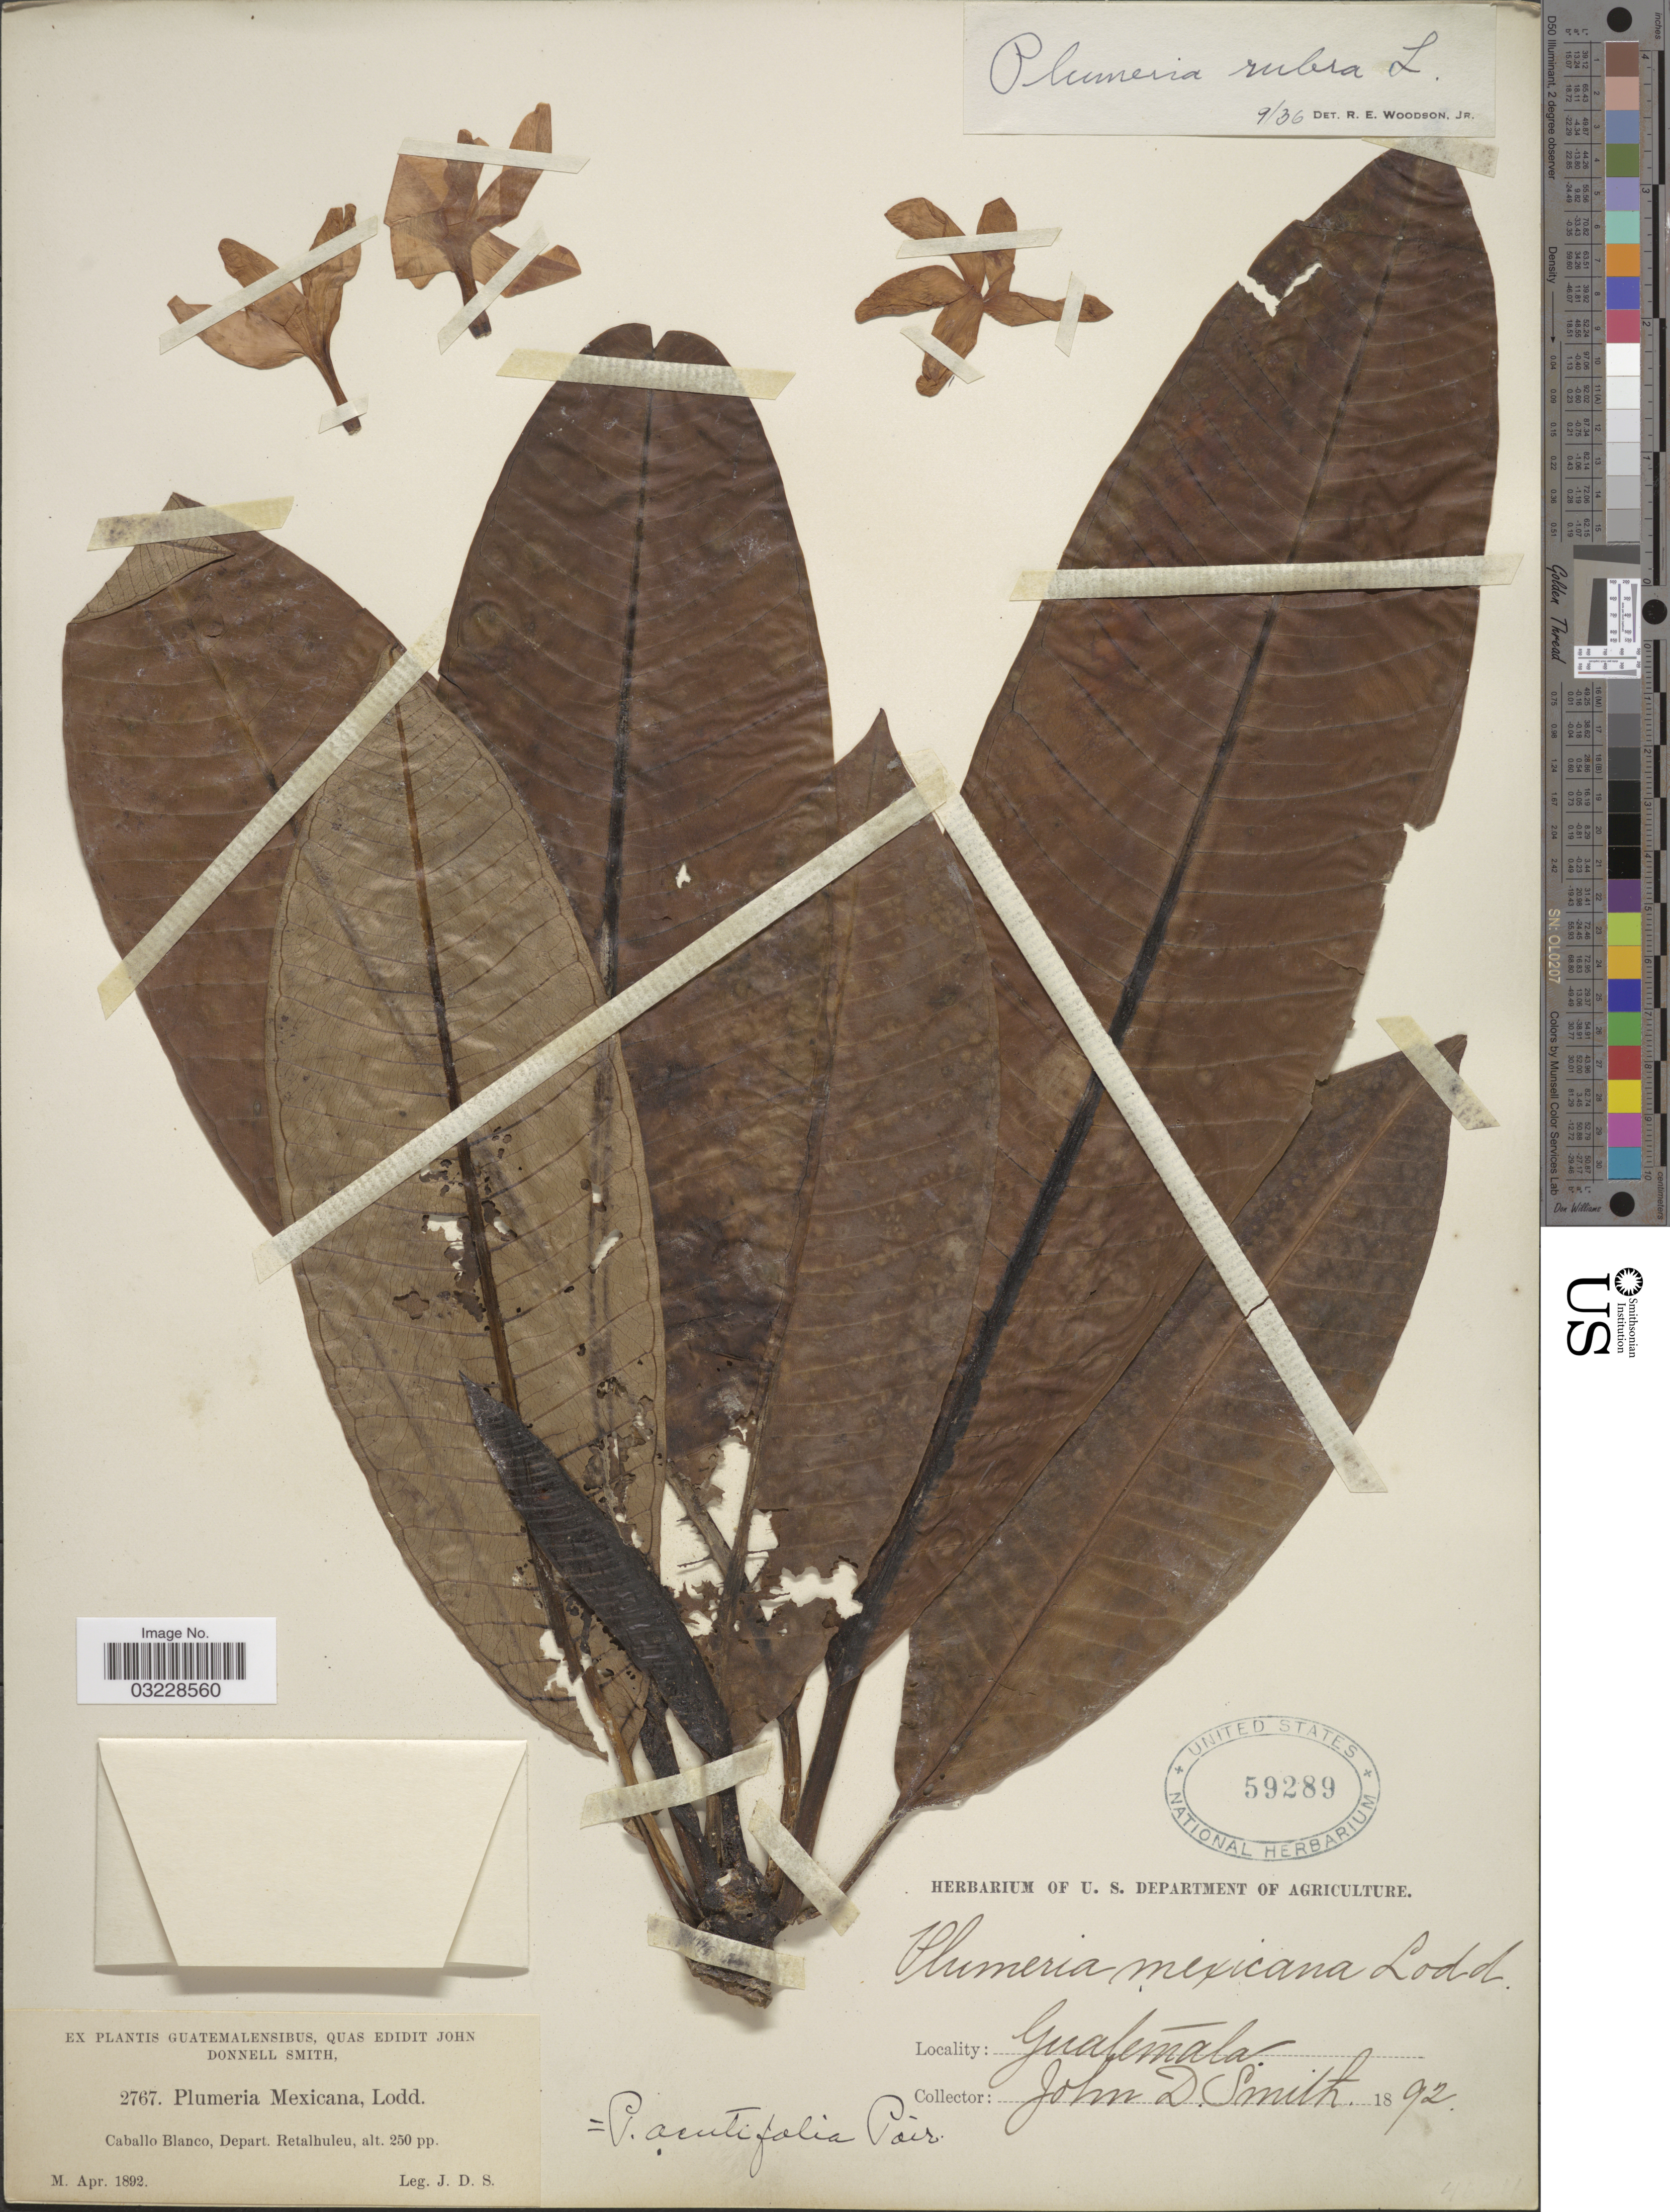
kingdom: Plantae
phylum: Tracheophyta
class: Magnoliopsida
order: Gentianales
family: Apocynaceae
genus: Plumeria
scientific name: Plumeria rubra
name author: L.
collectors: J. Donnell Smith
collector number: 2767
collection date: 1892-04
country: Guatemala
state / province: Retalhuleu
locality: Caballo Blanco, Depart. Retalhuleu.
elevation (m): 76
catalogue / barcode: US 59289